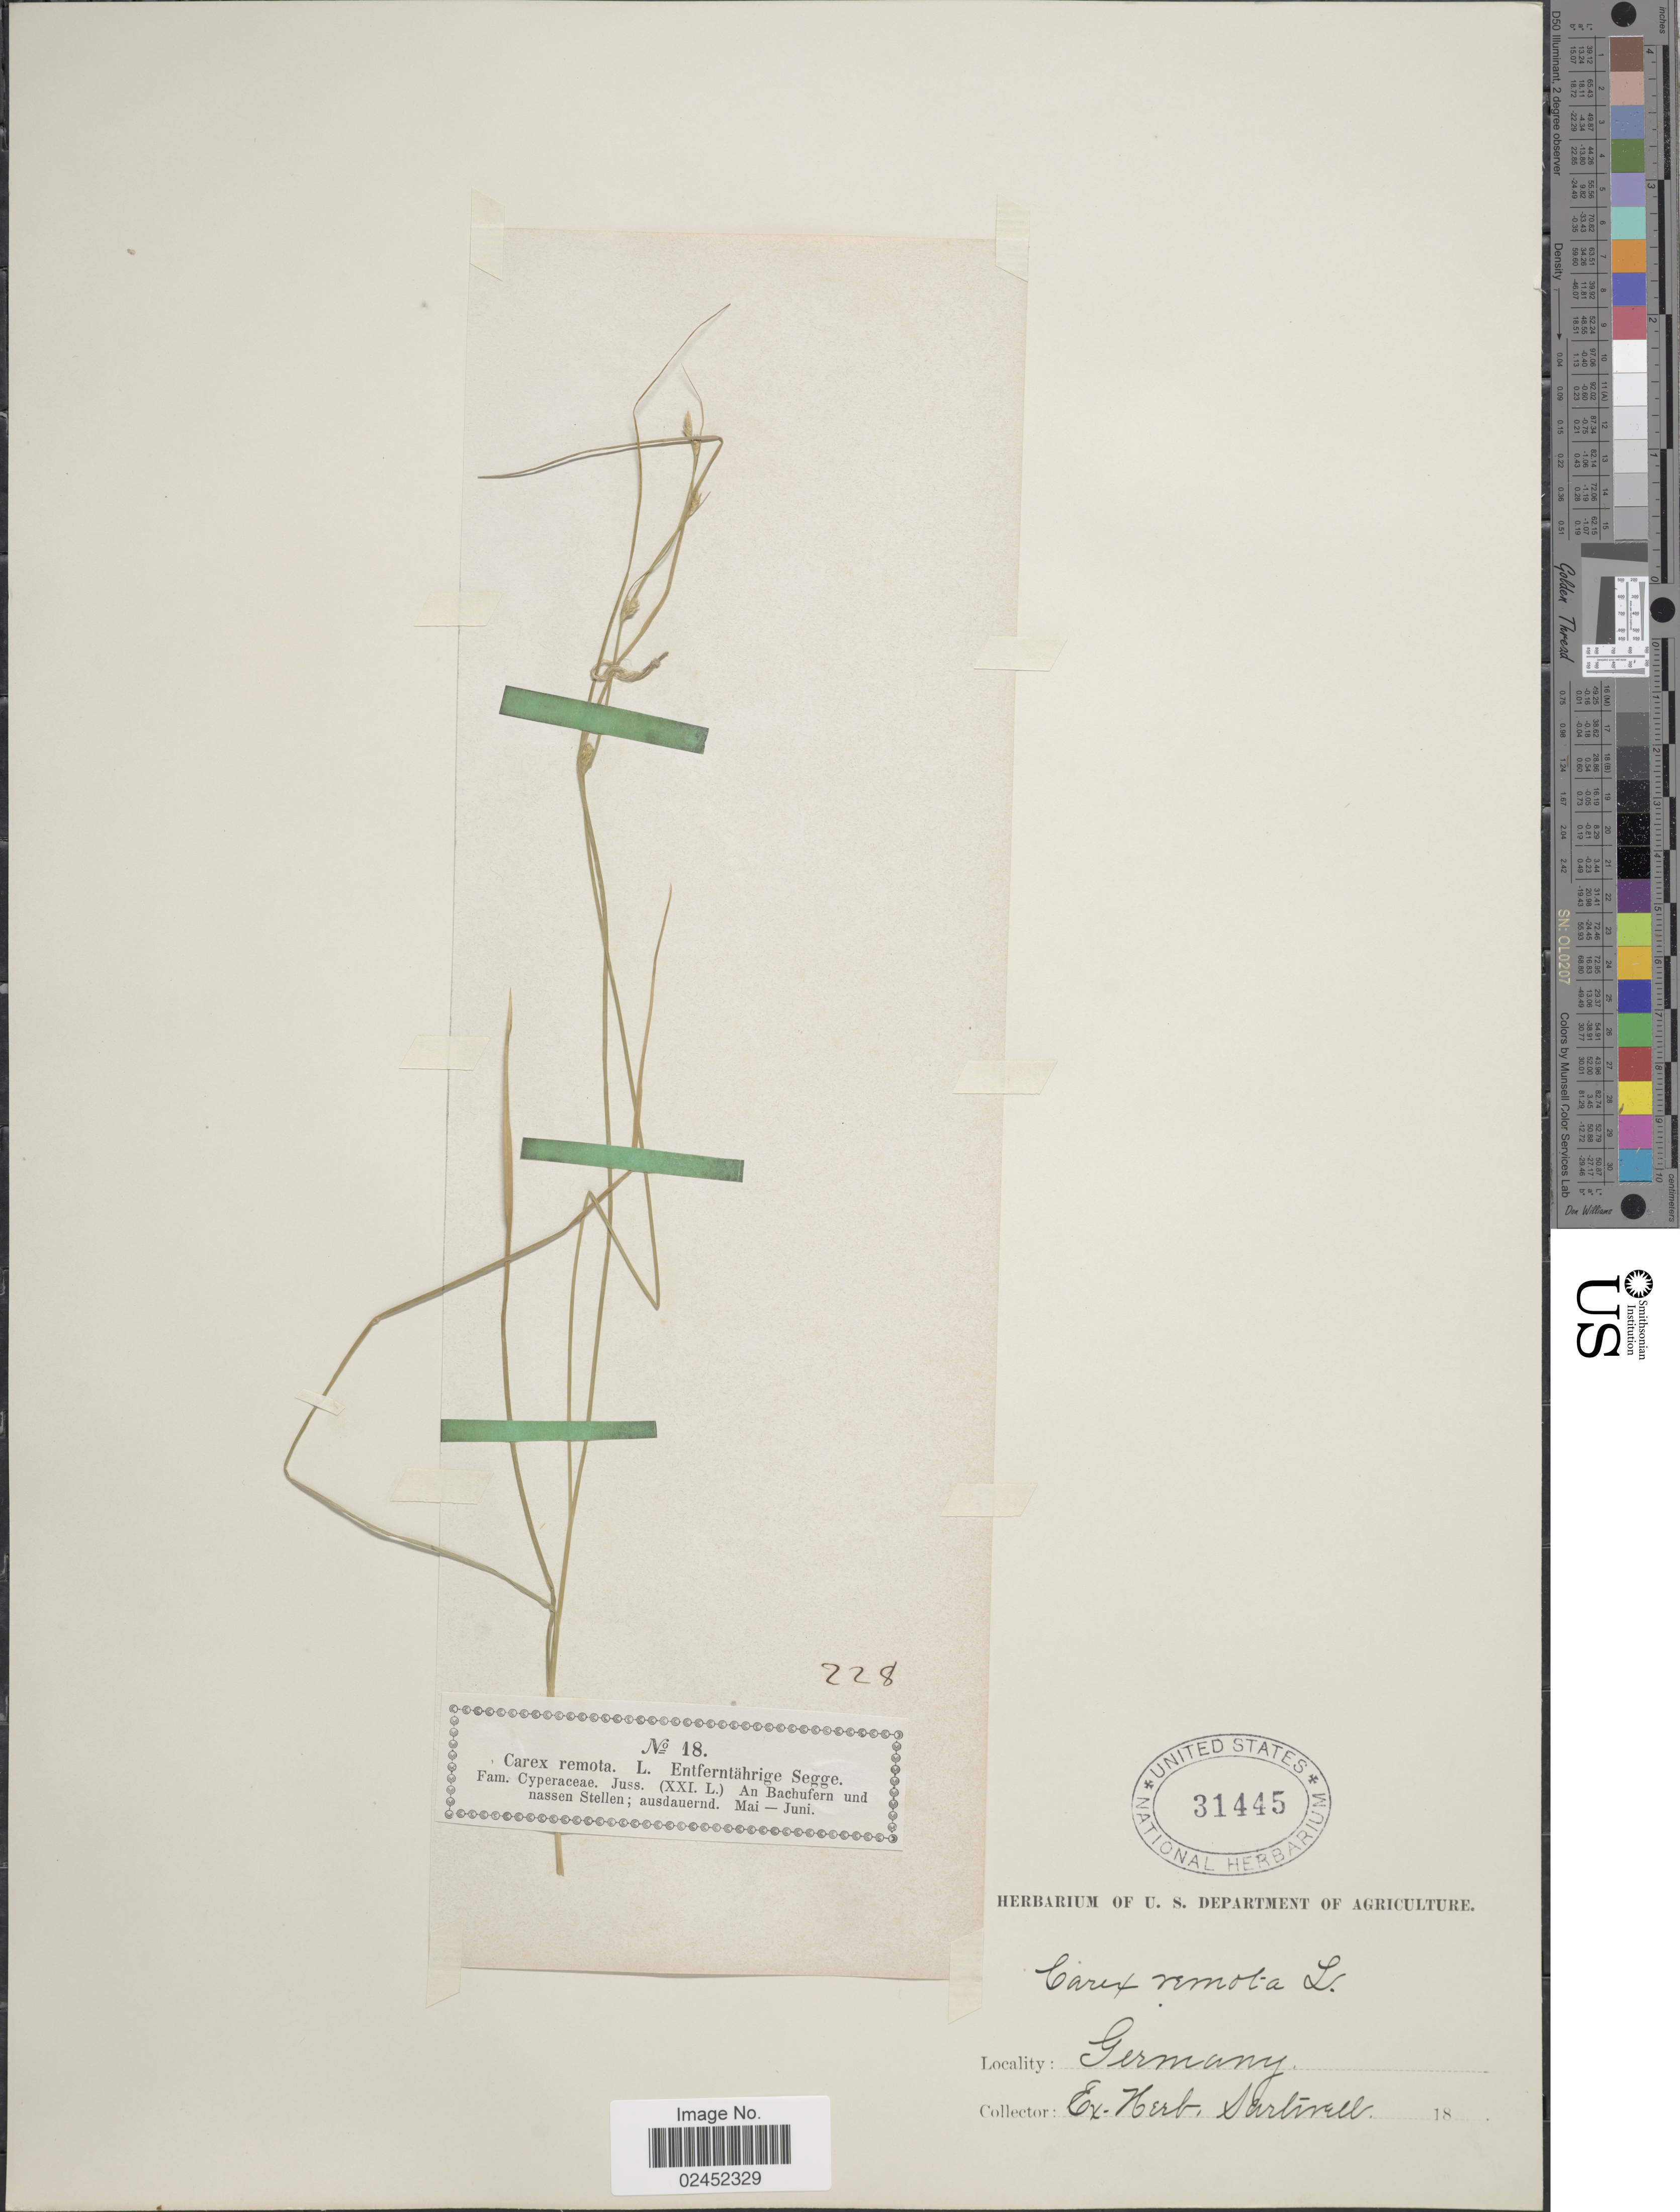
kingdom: Plantae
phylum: Tracheophyta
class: Liliopsida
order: Poales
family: Cyperaceae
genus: Carex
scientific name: Carex remota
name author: L.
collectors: ex herb. Sartwell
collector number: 18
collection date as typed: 18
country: Germany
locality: Germany. An Bachufern und nassen Stellen; ausdaurernd.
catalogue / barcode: US 31445